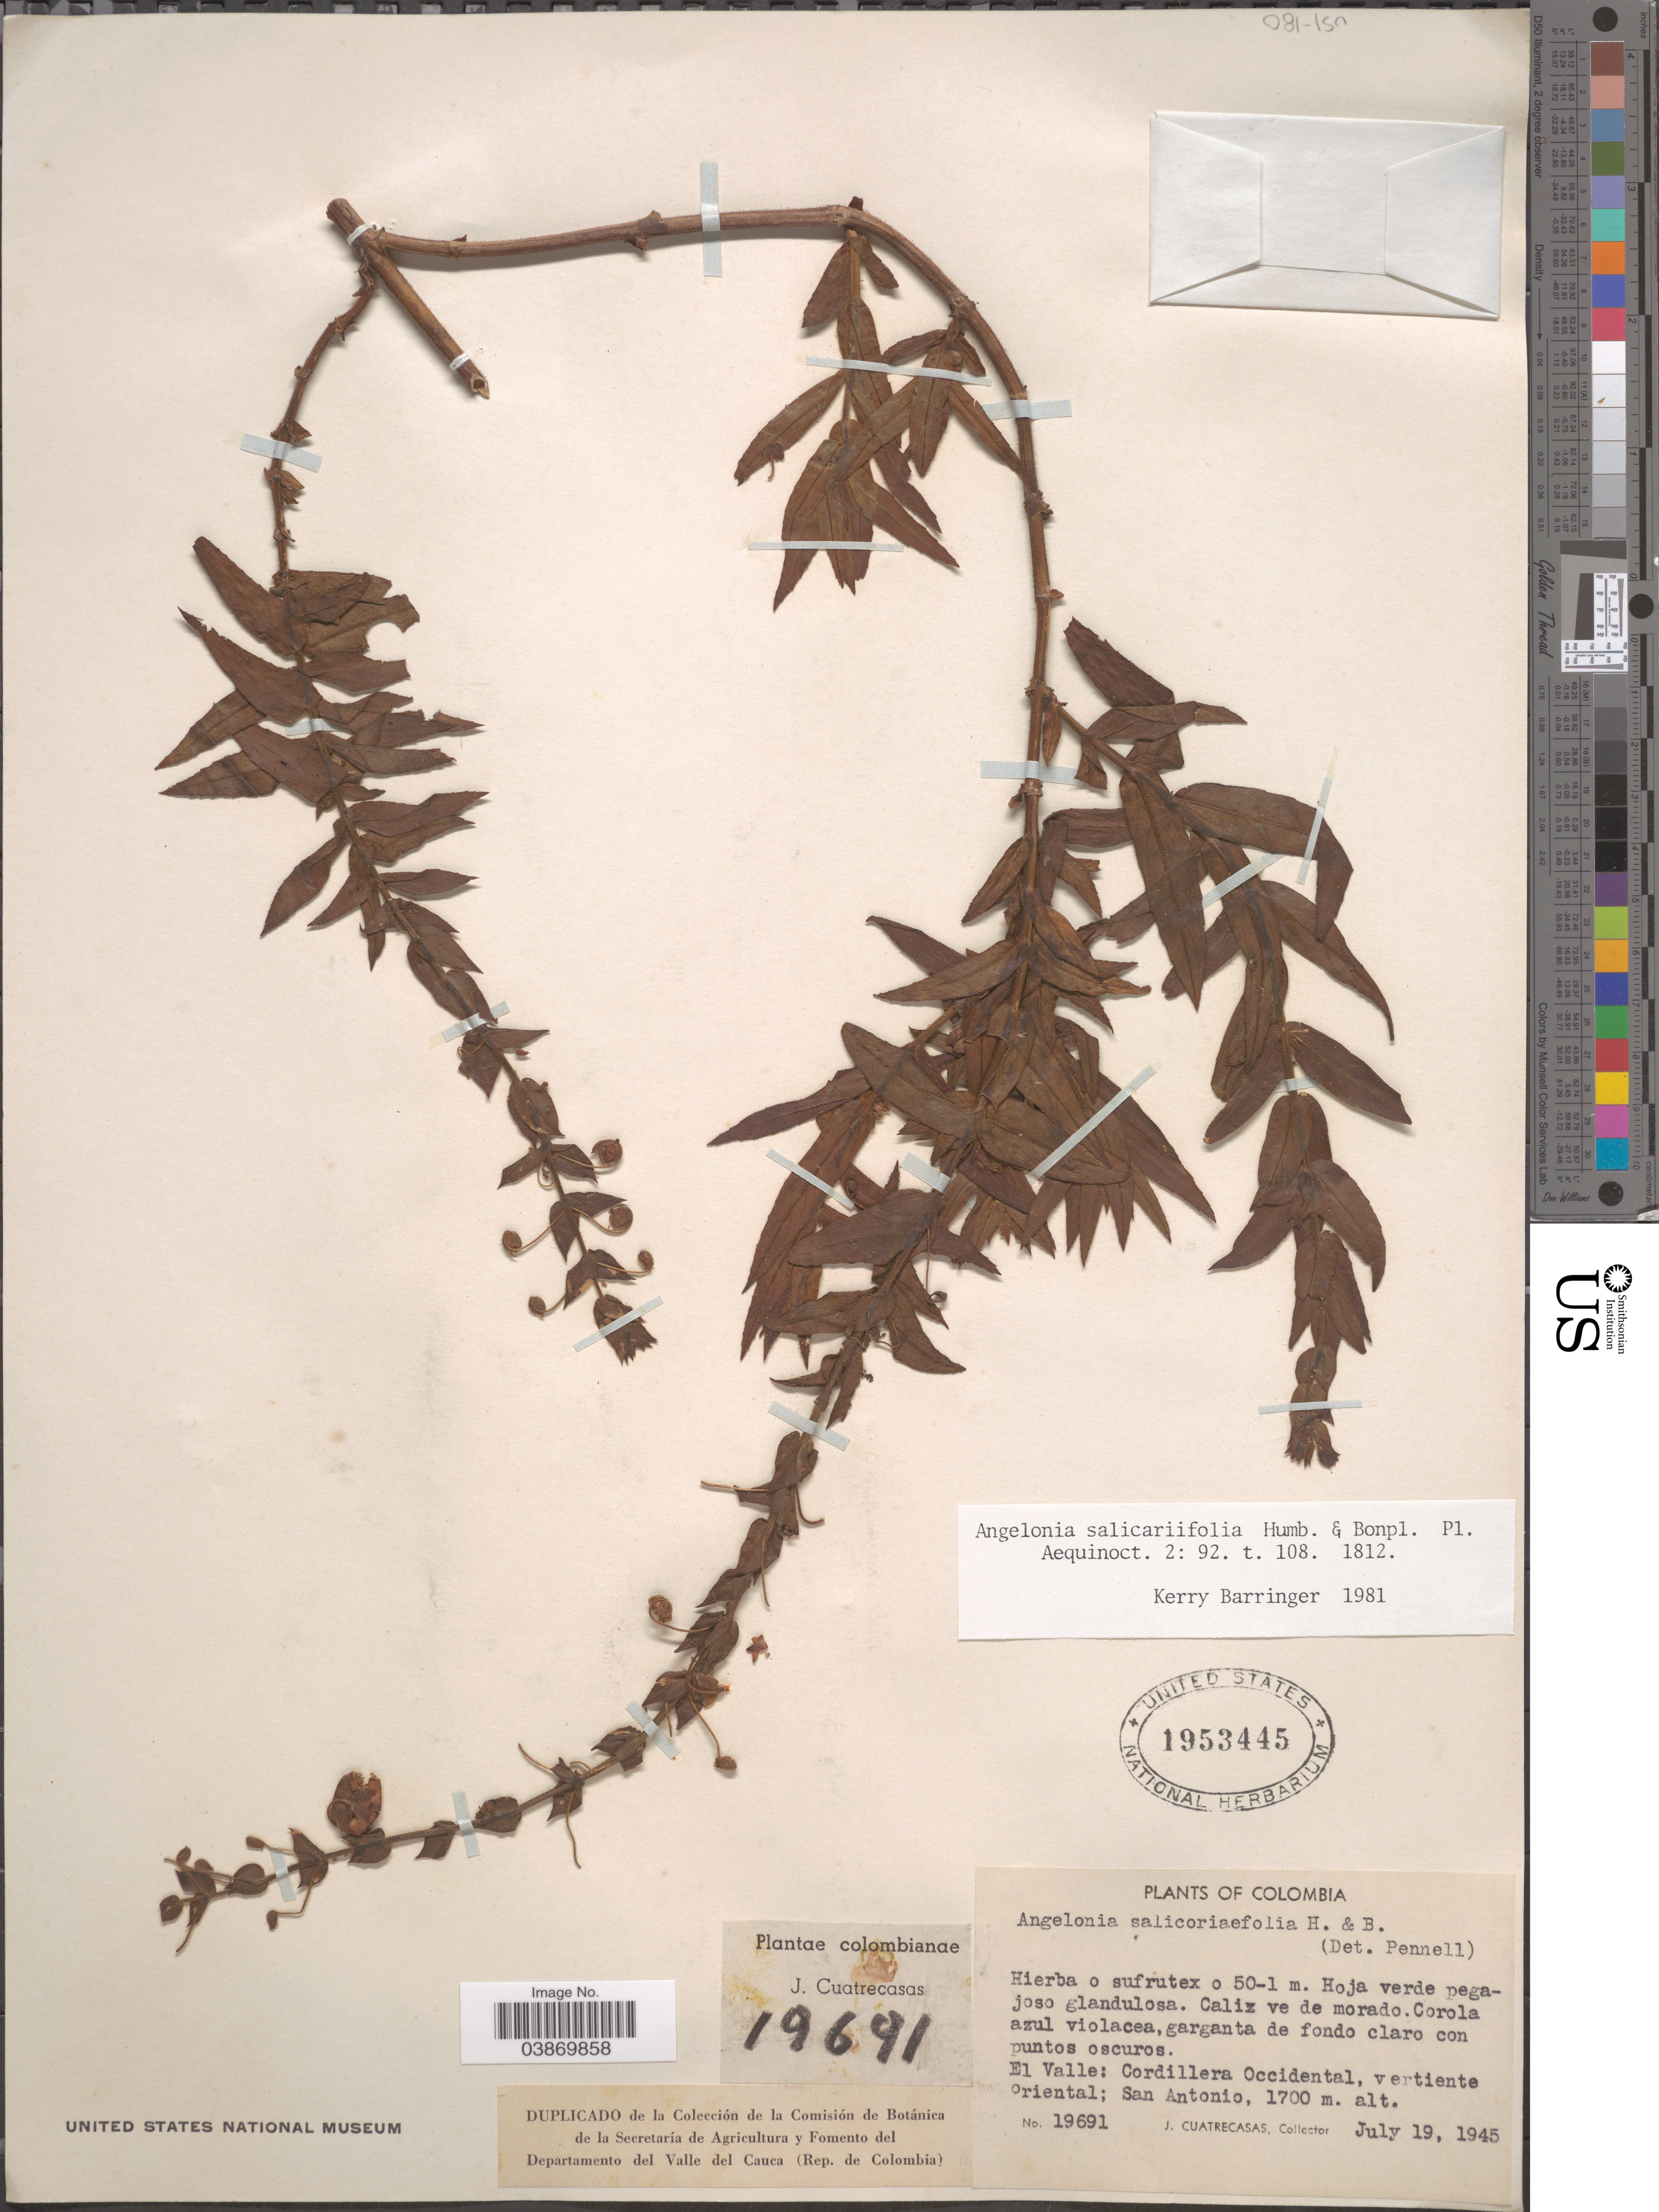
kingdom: Plantae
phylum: Tracheophyta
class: Magnoliopsida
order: Lamiales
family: Plantaginaceae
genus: Angelonia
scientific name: Angelonia salicariifolia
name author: Bonpl.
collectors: J. Cuatrecasas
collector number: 19691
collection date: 1945-07-19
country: Colombia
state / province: Valle del Cauca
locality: El Valle: Cordillera Occidental, vertiente oriental; San Antonio.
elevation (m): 1700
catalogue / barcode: US 1953445